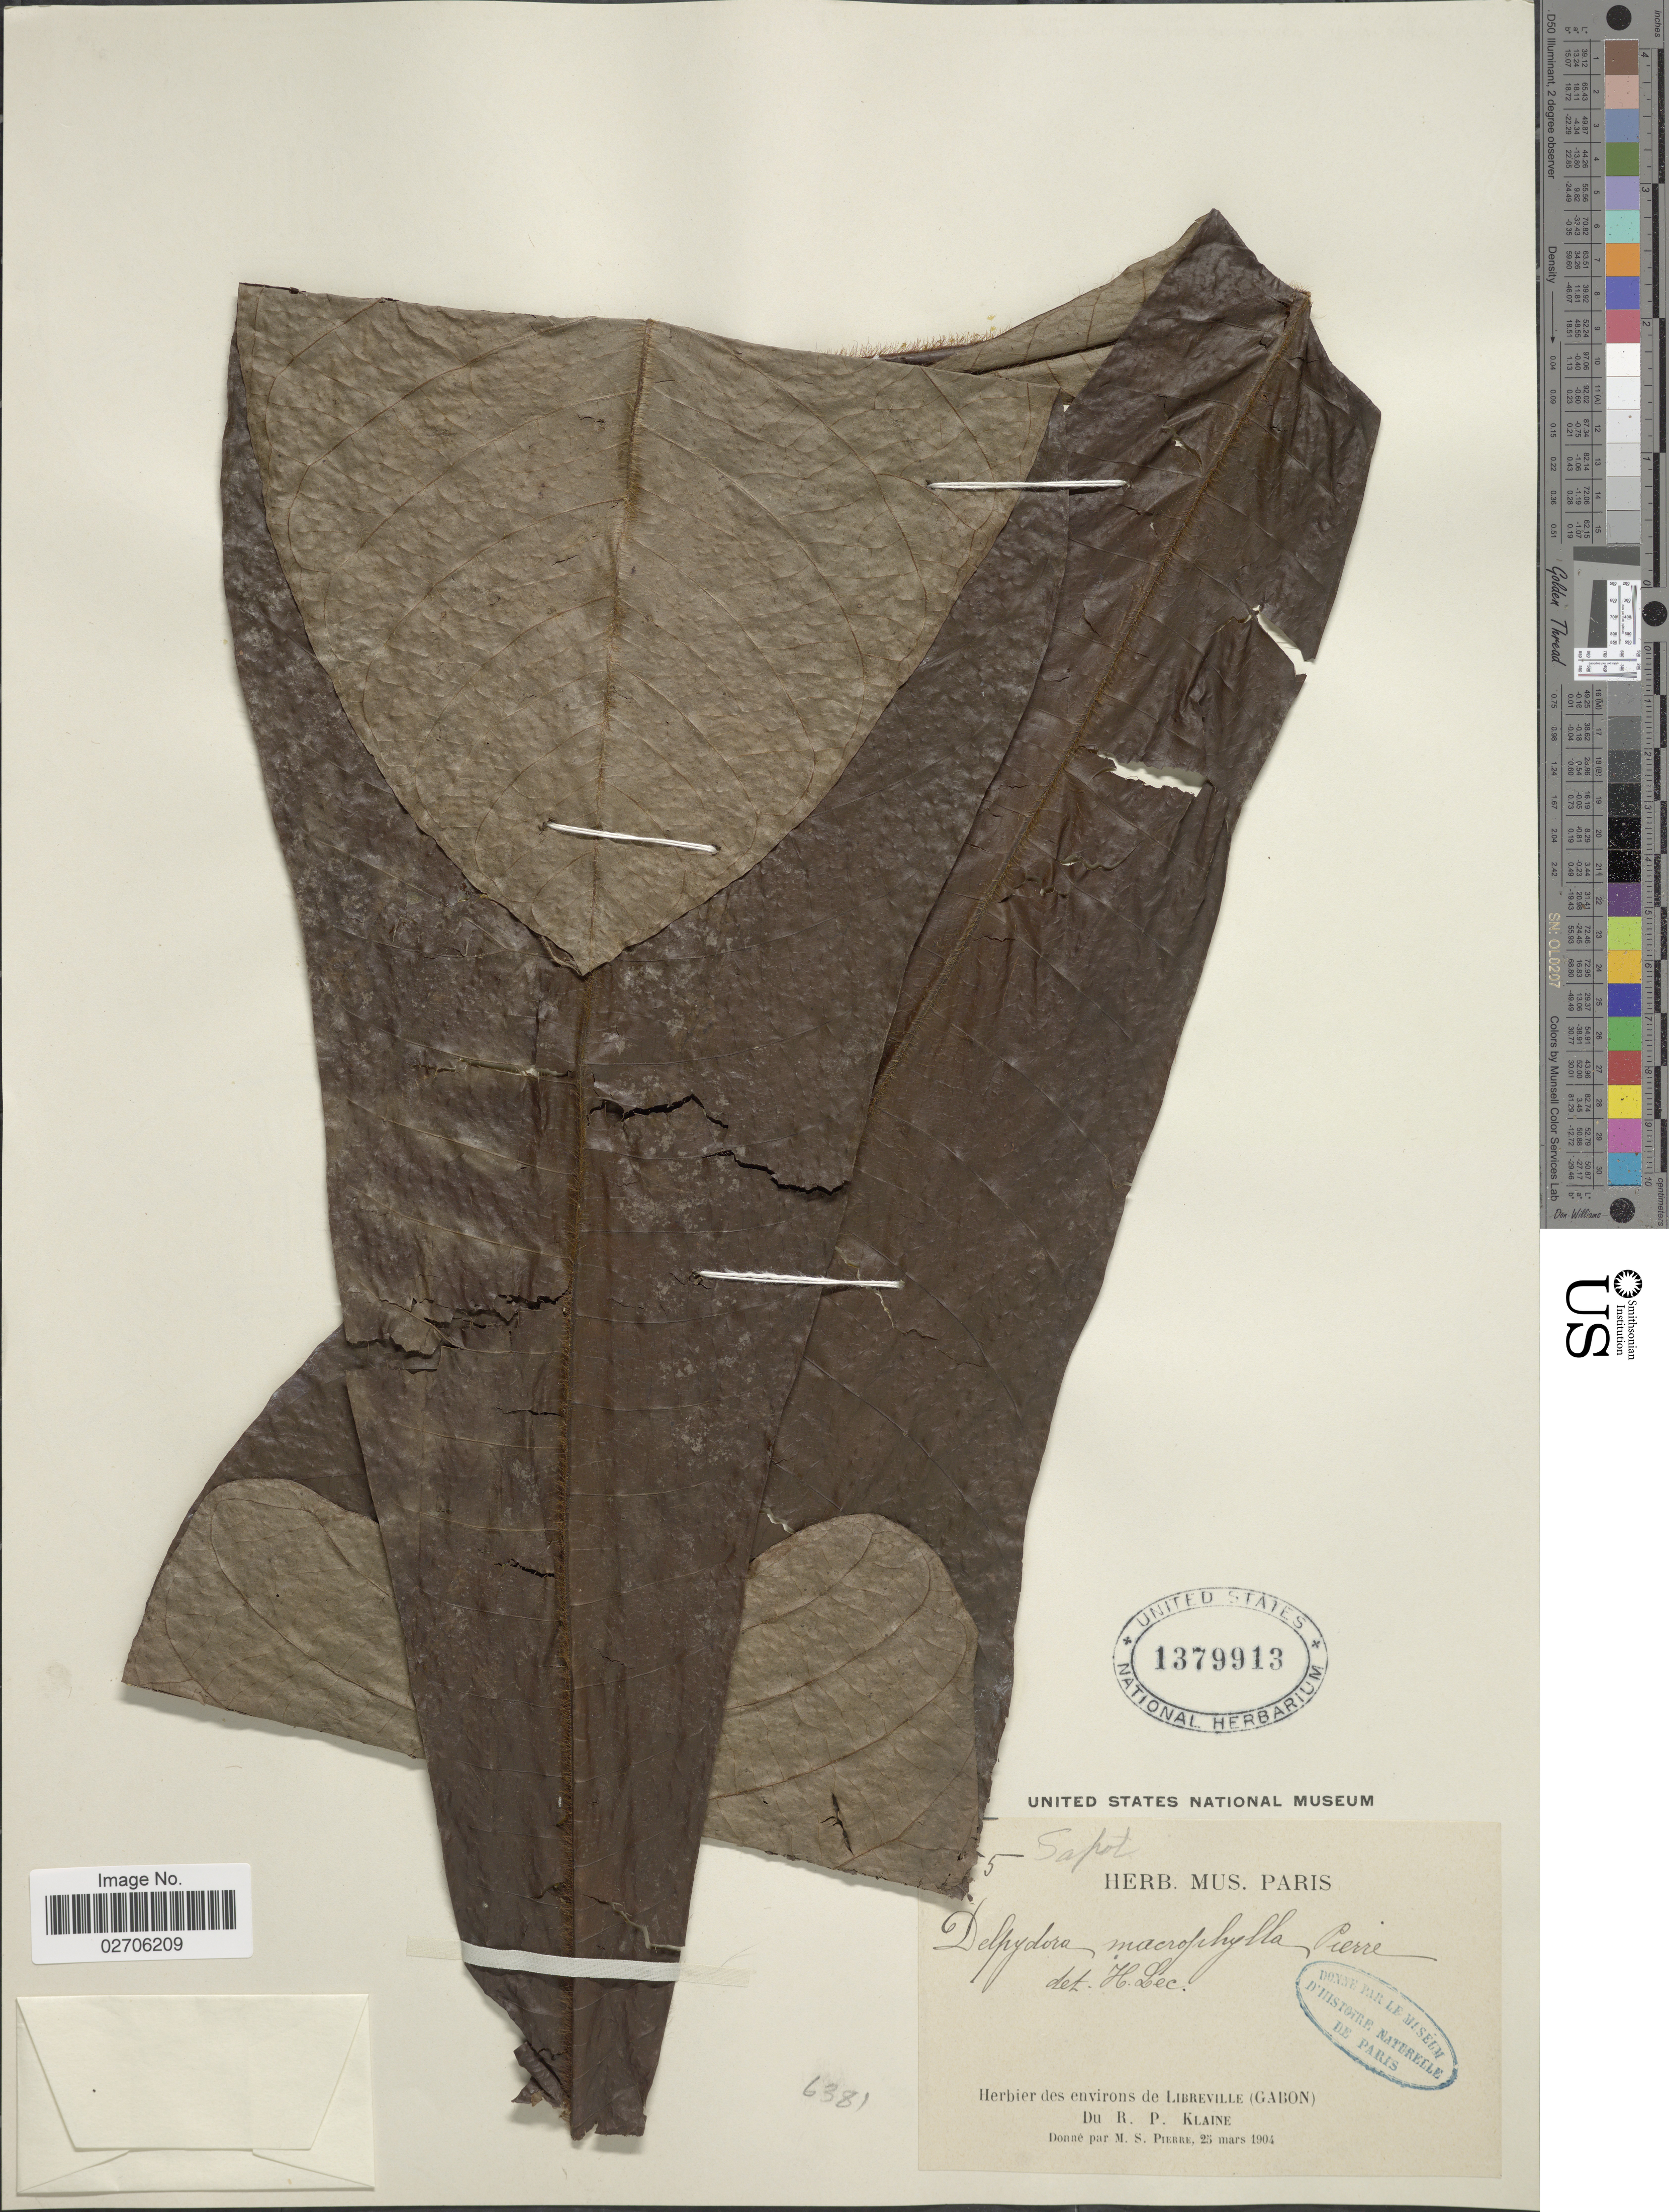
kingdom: Plantae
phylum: Tracheophyta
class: Magnoliopsida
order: Ericales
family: Sapotaceae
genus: Delpydora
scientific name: Delpydora macrophylla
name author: Pierre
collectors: R. Klaine & M. S. Pierre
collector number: !5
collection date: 1904-03-25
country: Gabon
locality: Environs de Libreville.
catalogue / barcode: US 1379913